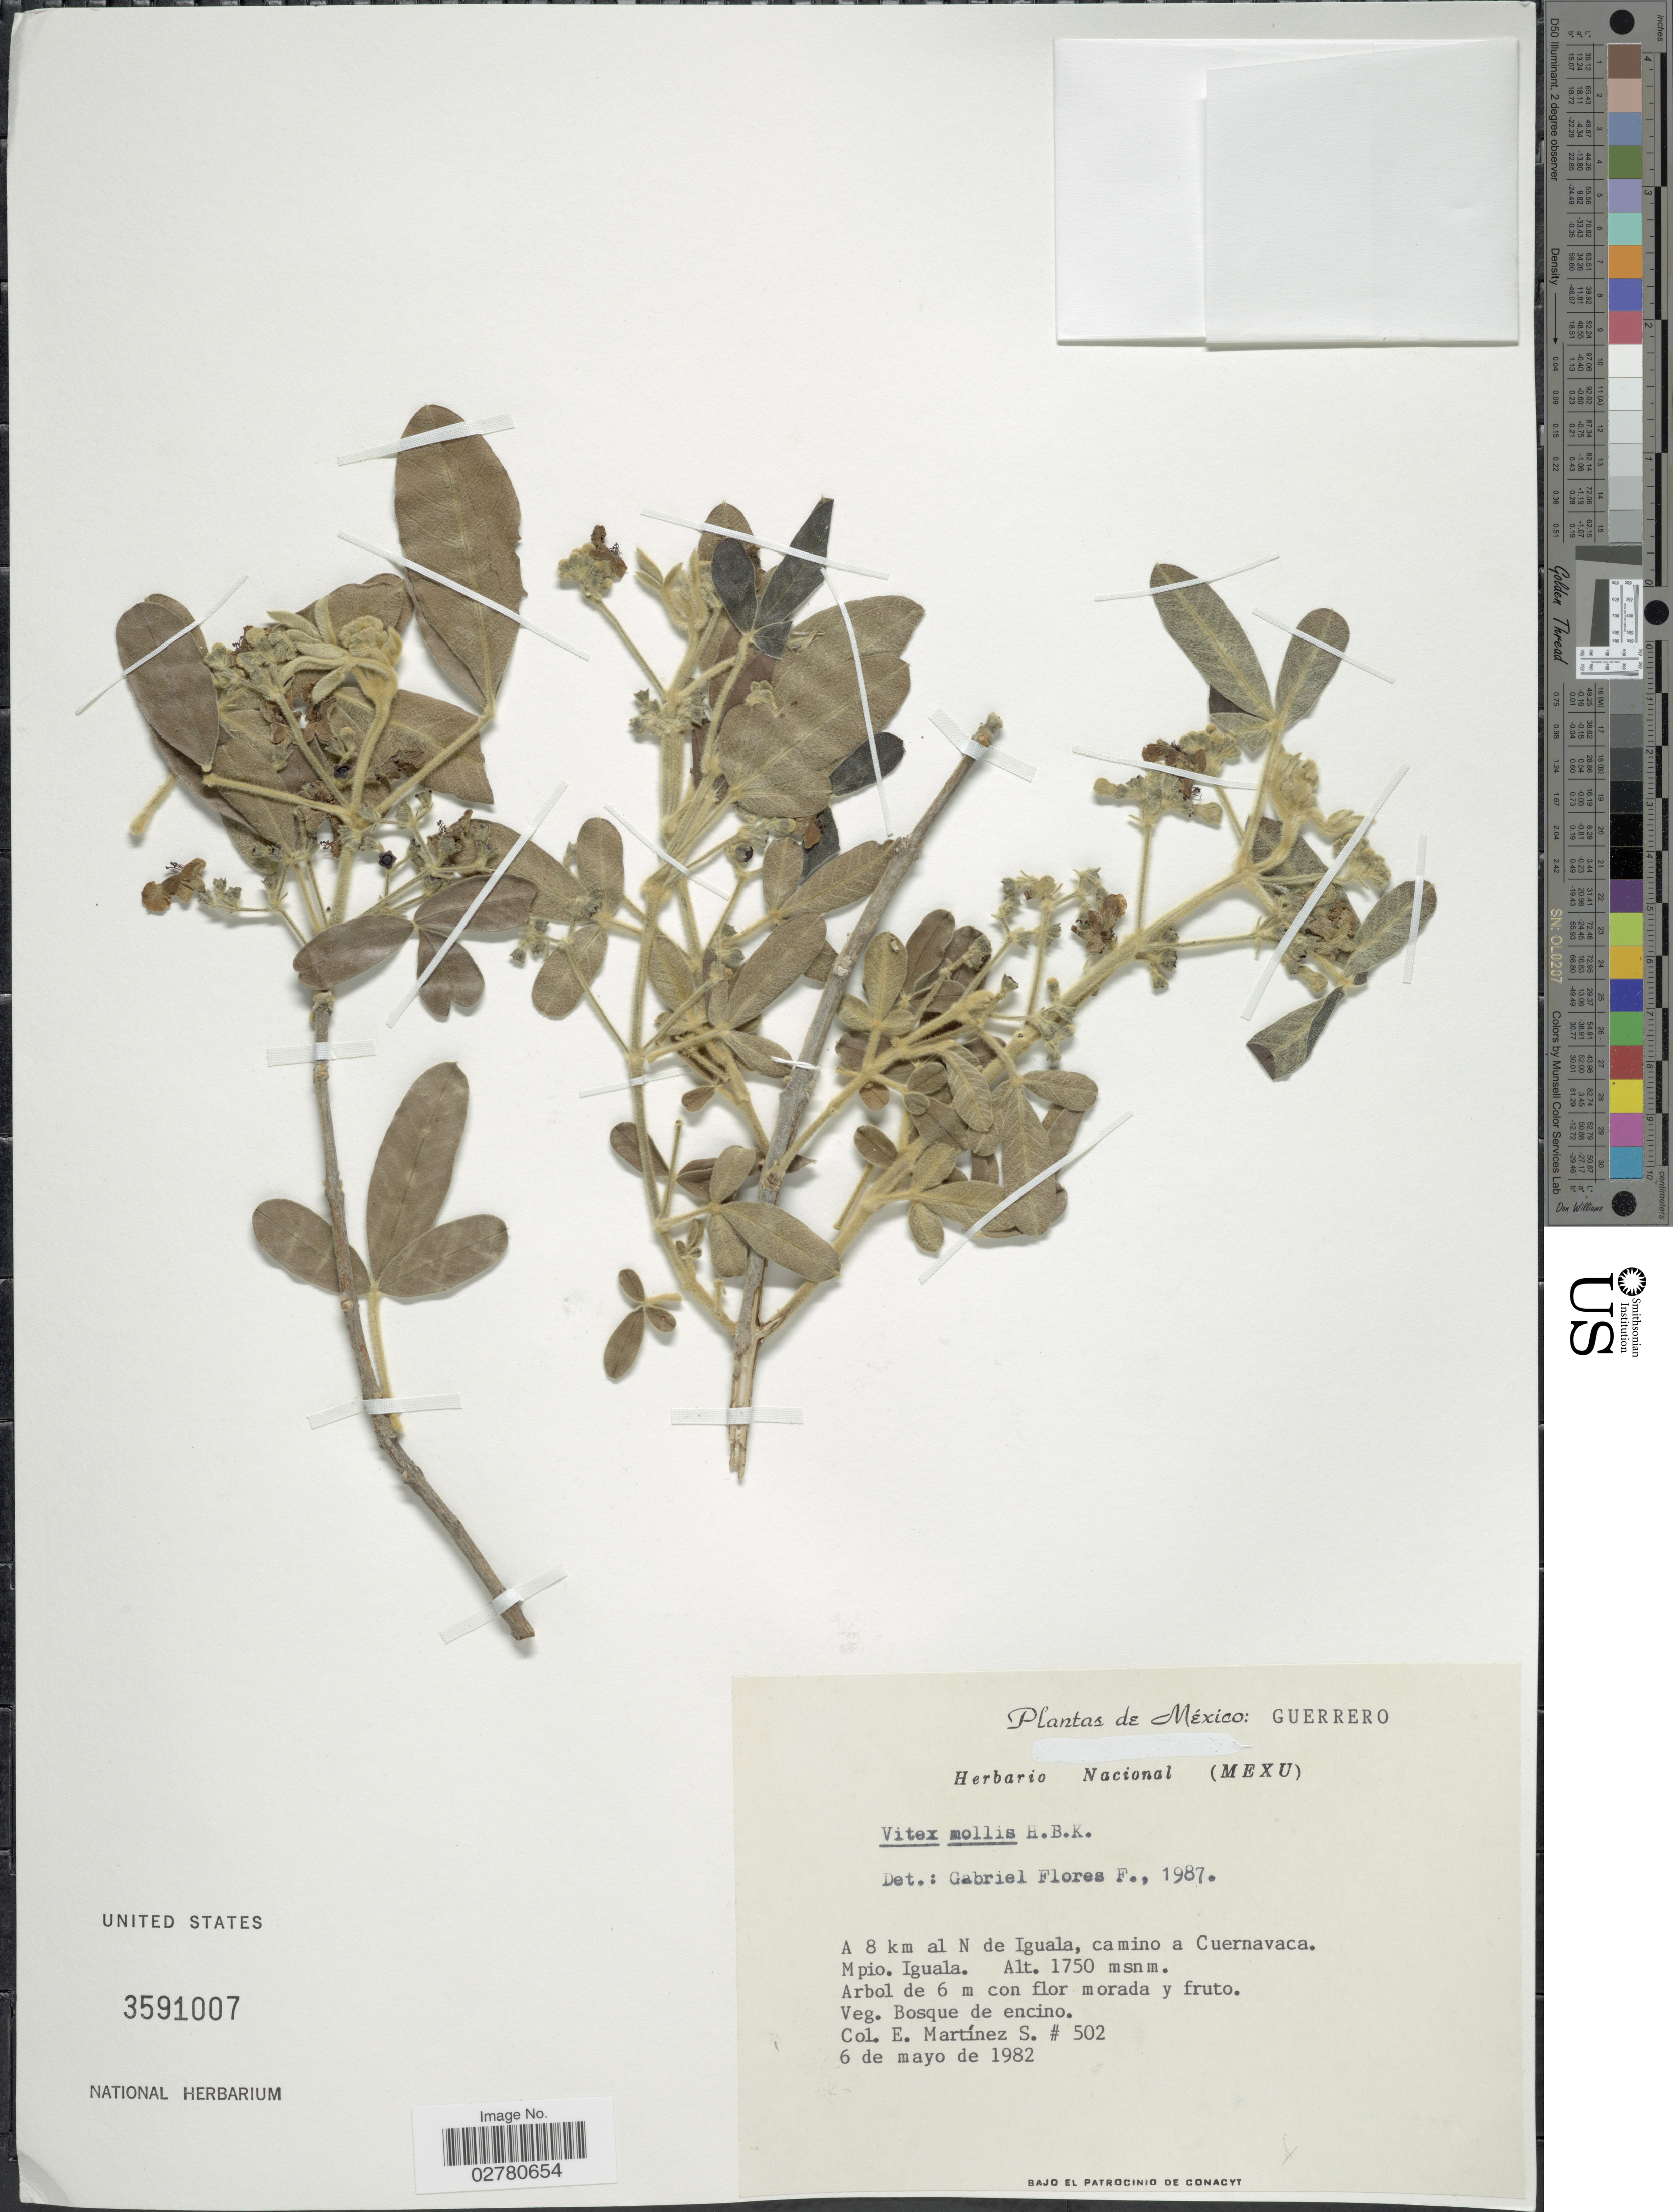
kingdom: Plantae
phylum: Tracheophyta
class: Magnoliopsida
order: Lamiales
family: Lamiaceae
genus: Vitex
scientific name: Vitex mollis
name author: Kunth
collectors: E. M. Martínez S.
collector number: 502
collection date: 1982-05-06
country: Mexico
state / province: Guerrero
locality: A 8 km al N de Iguala, camino a Cuernacava. Mpio. Iguala.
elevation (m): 1750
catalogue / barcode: US 3591007